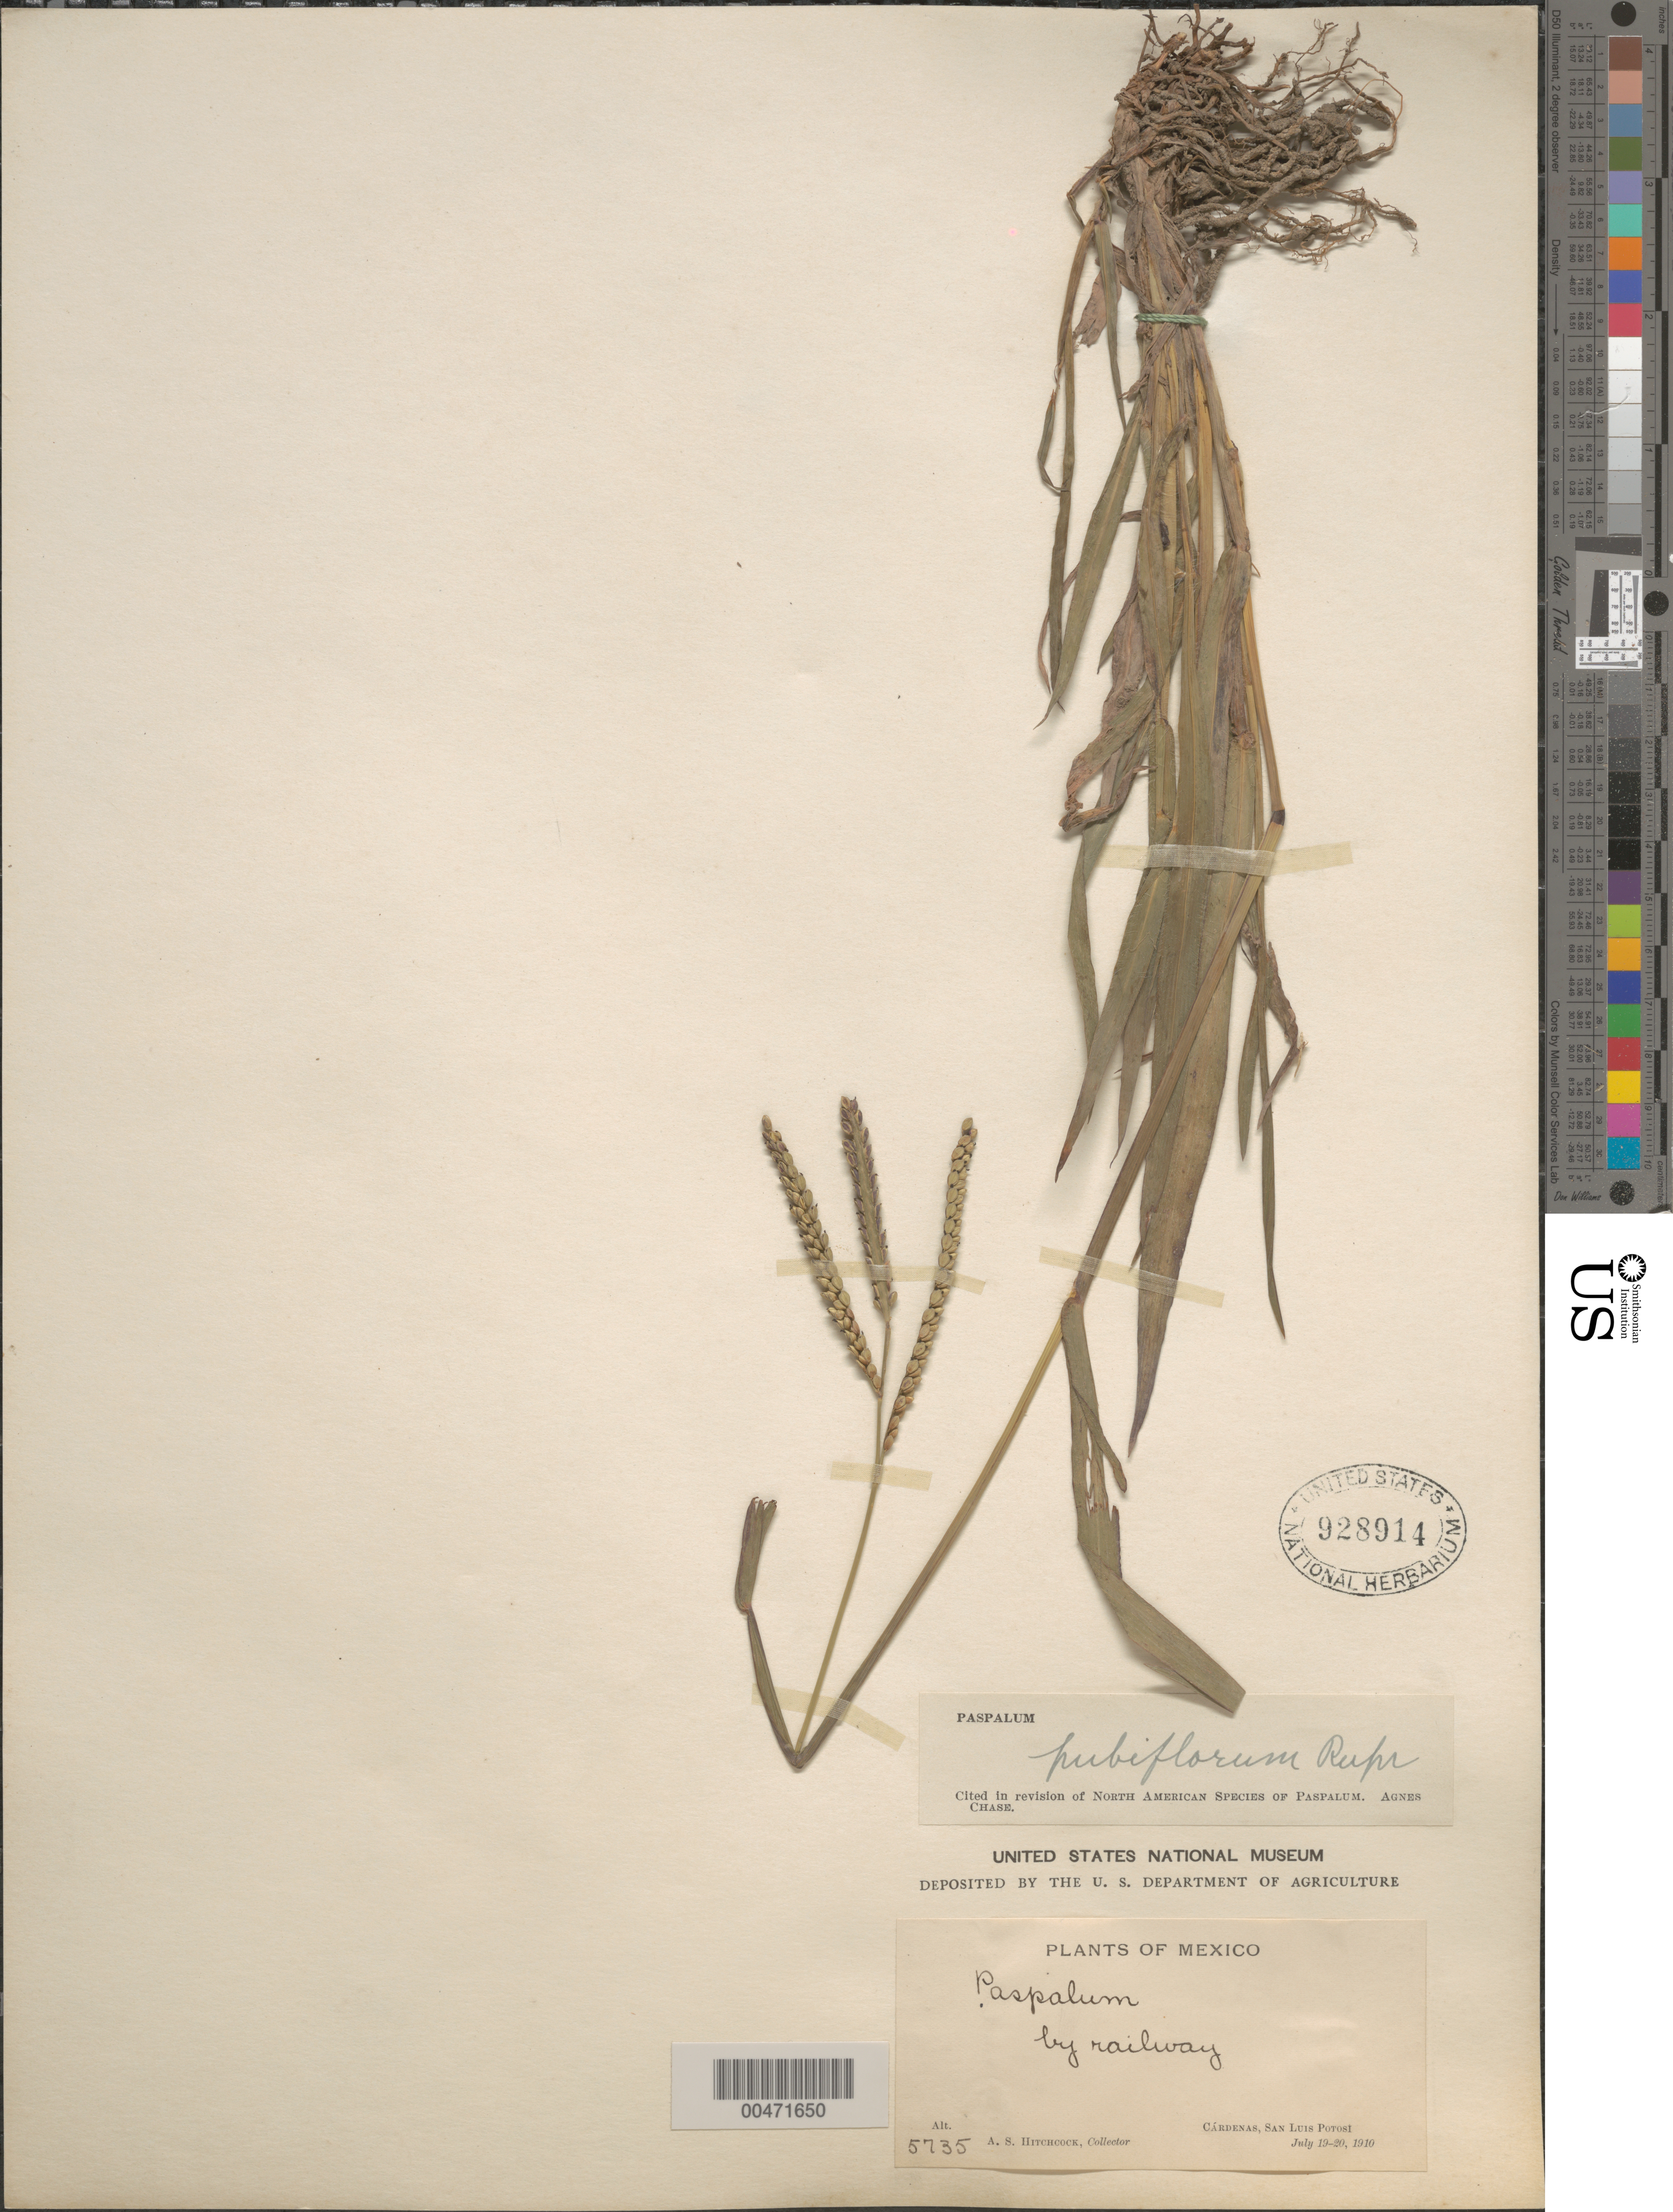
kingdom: Plantae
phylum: Tracheophyta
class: Liliopsida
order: Poales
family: Poaceae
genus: Paspalum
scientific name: Paspalum pubiflorum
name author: Rupr. ex E. Fourn.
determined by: Chase, [M.] Agnes, (US)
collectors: A. S. Hitchcock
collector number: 5735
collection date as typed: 19 Jul 1910 to 20 Jul 1910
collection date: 1910-07-19/1910-07-20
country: Mexico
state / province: San Luis Potosi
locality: C rdenas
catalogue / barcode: US 928914